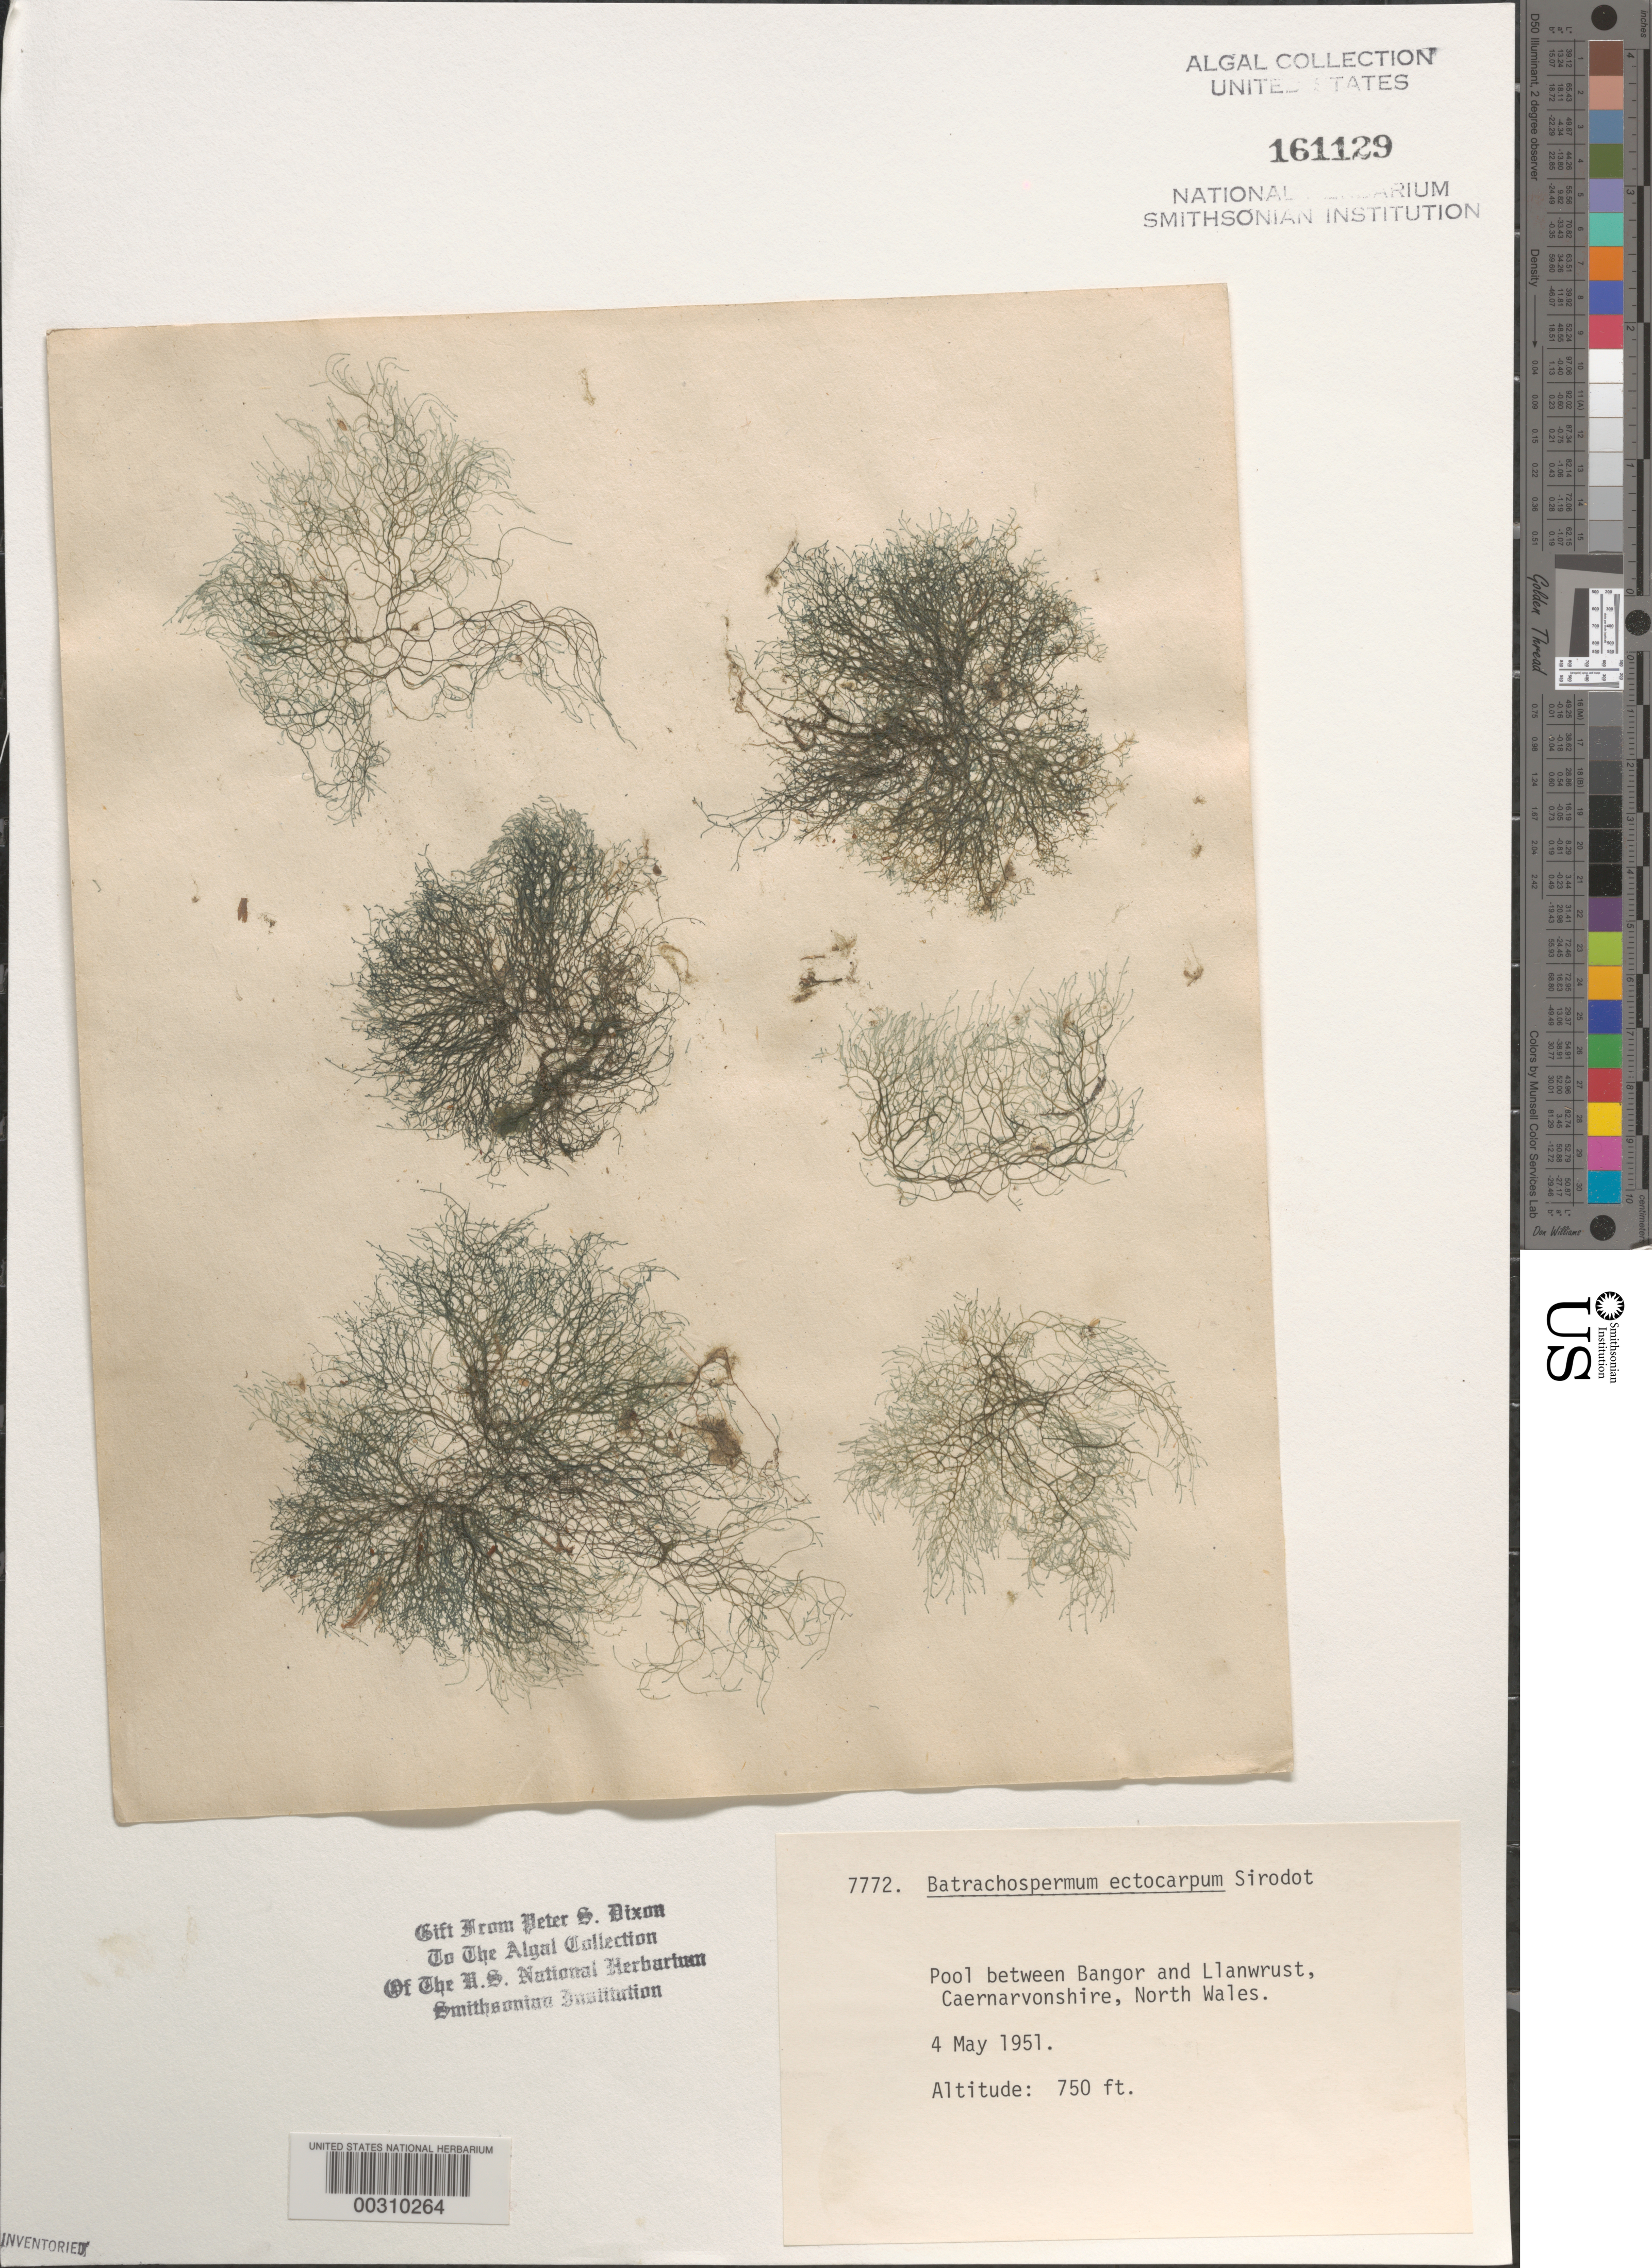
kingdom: Plantae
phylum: Rhodophyta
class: Florideophyceae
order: Batrachospermales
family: Batrachospermaceae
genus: Sheathia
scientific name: Sheathia boryana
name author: (Sirodot) Salomaki & M.L. Vis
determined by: Algae name updating Project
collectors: P. S. Dixon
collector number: PSD 7772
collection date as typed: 04 May 1951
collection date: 1951-05-04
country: United Kingdom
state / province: Wales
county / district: Gwynedd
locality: Between Bangor and Llanwrust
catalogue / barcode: US 161129